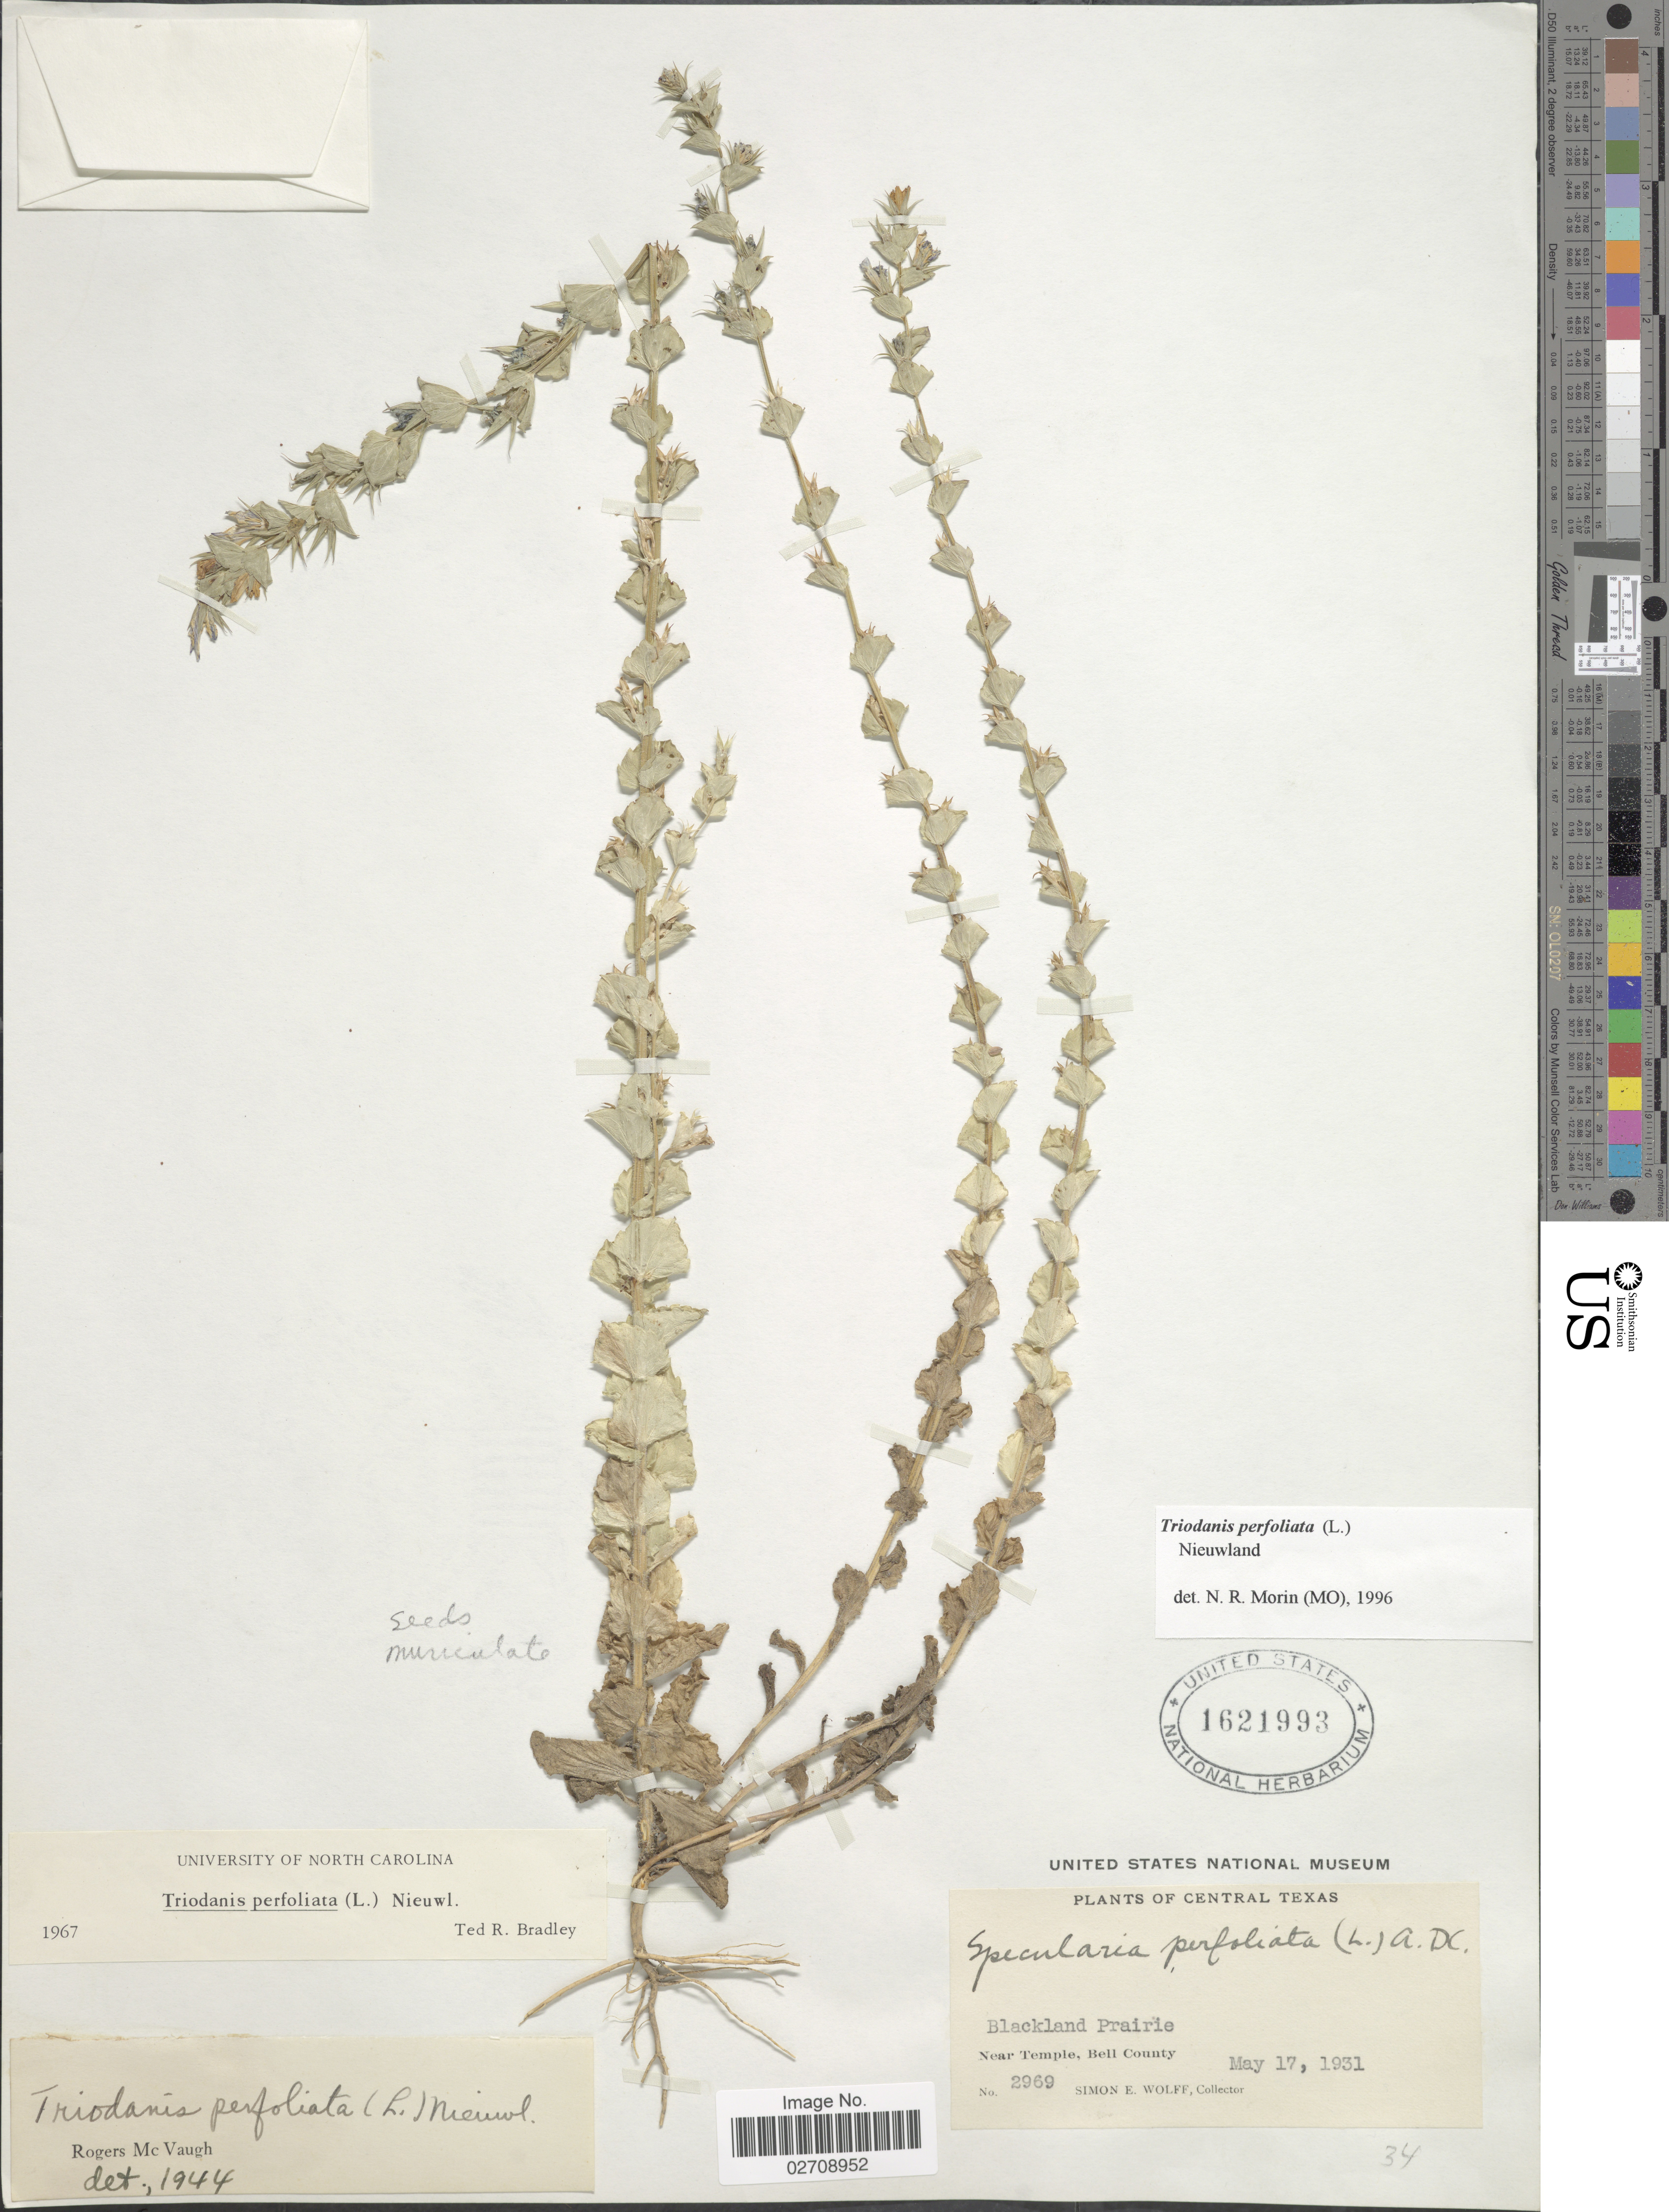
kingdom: Plantae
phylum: Tracheophyta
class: Magnoliopsida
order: Asterales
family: Campanulaceae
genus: Triodanis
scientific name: Triodanis perfoliata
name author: (L.) Nieuwl.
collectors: S. E. Wolff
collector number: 2969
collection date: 1931-05-17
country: United States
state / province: Texas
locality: Central Texas. Blackland Prairie. Near Temple, Bell County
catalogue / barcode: US 1621993